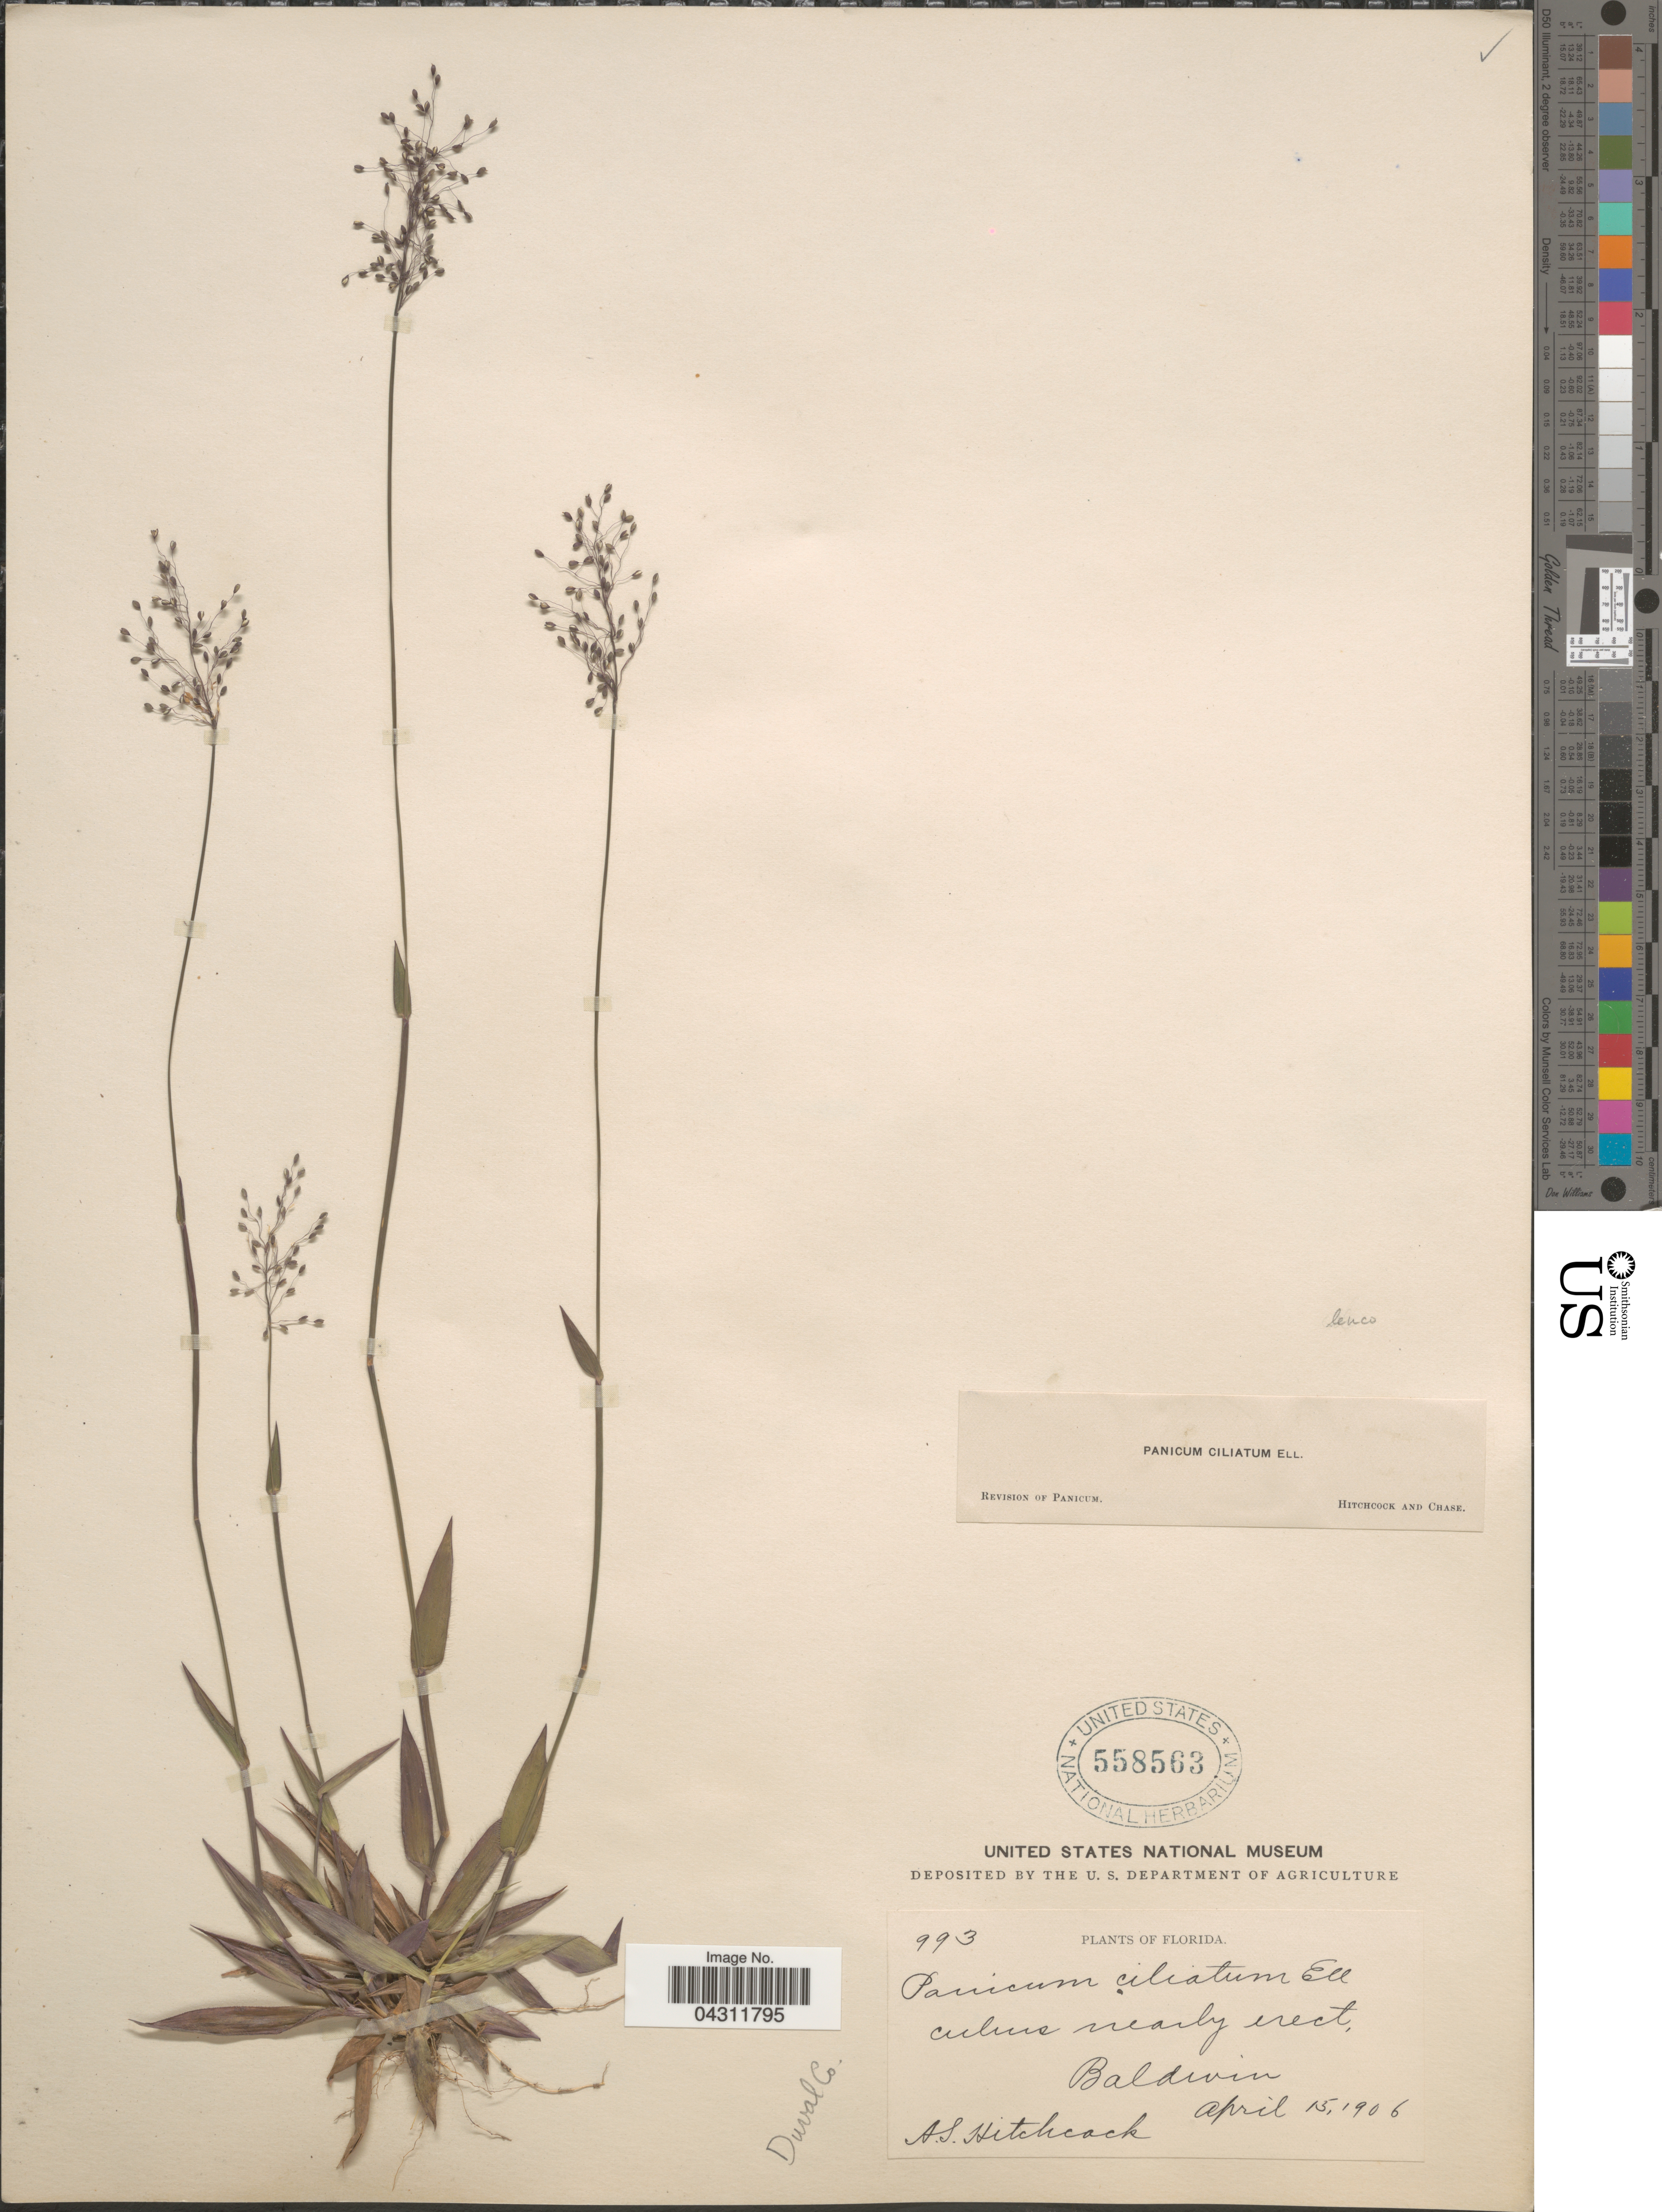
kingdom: Plantae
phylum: Tracheophyta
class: Liliopsida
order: Poales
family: Poaceae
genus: Dichanthelium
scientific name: Dichanthelium strigosum var. leucoblepharis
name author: (Trin.) Freckmann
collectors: A. S. Hitchcock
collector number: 993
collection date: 1906-04-15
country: United States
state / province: Florida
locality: Baldwin. Duval Co.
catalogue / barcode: US 558563